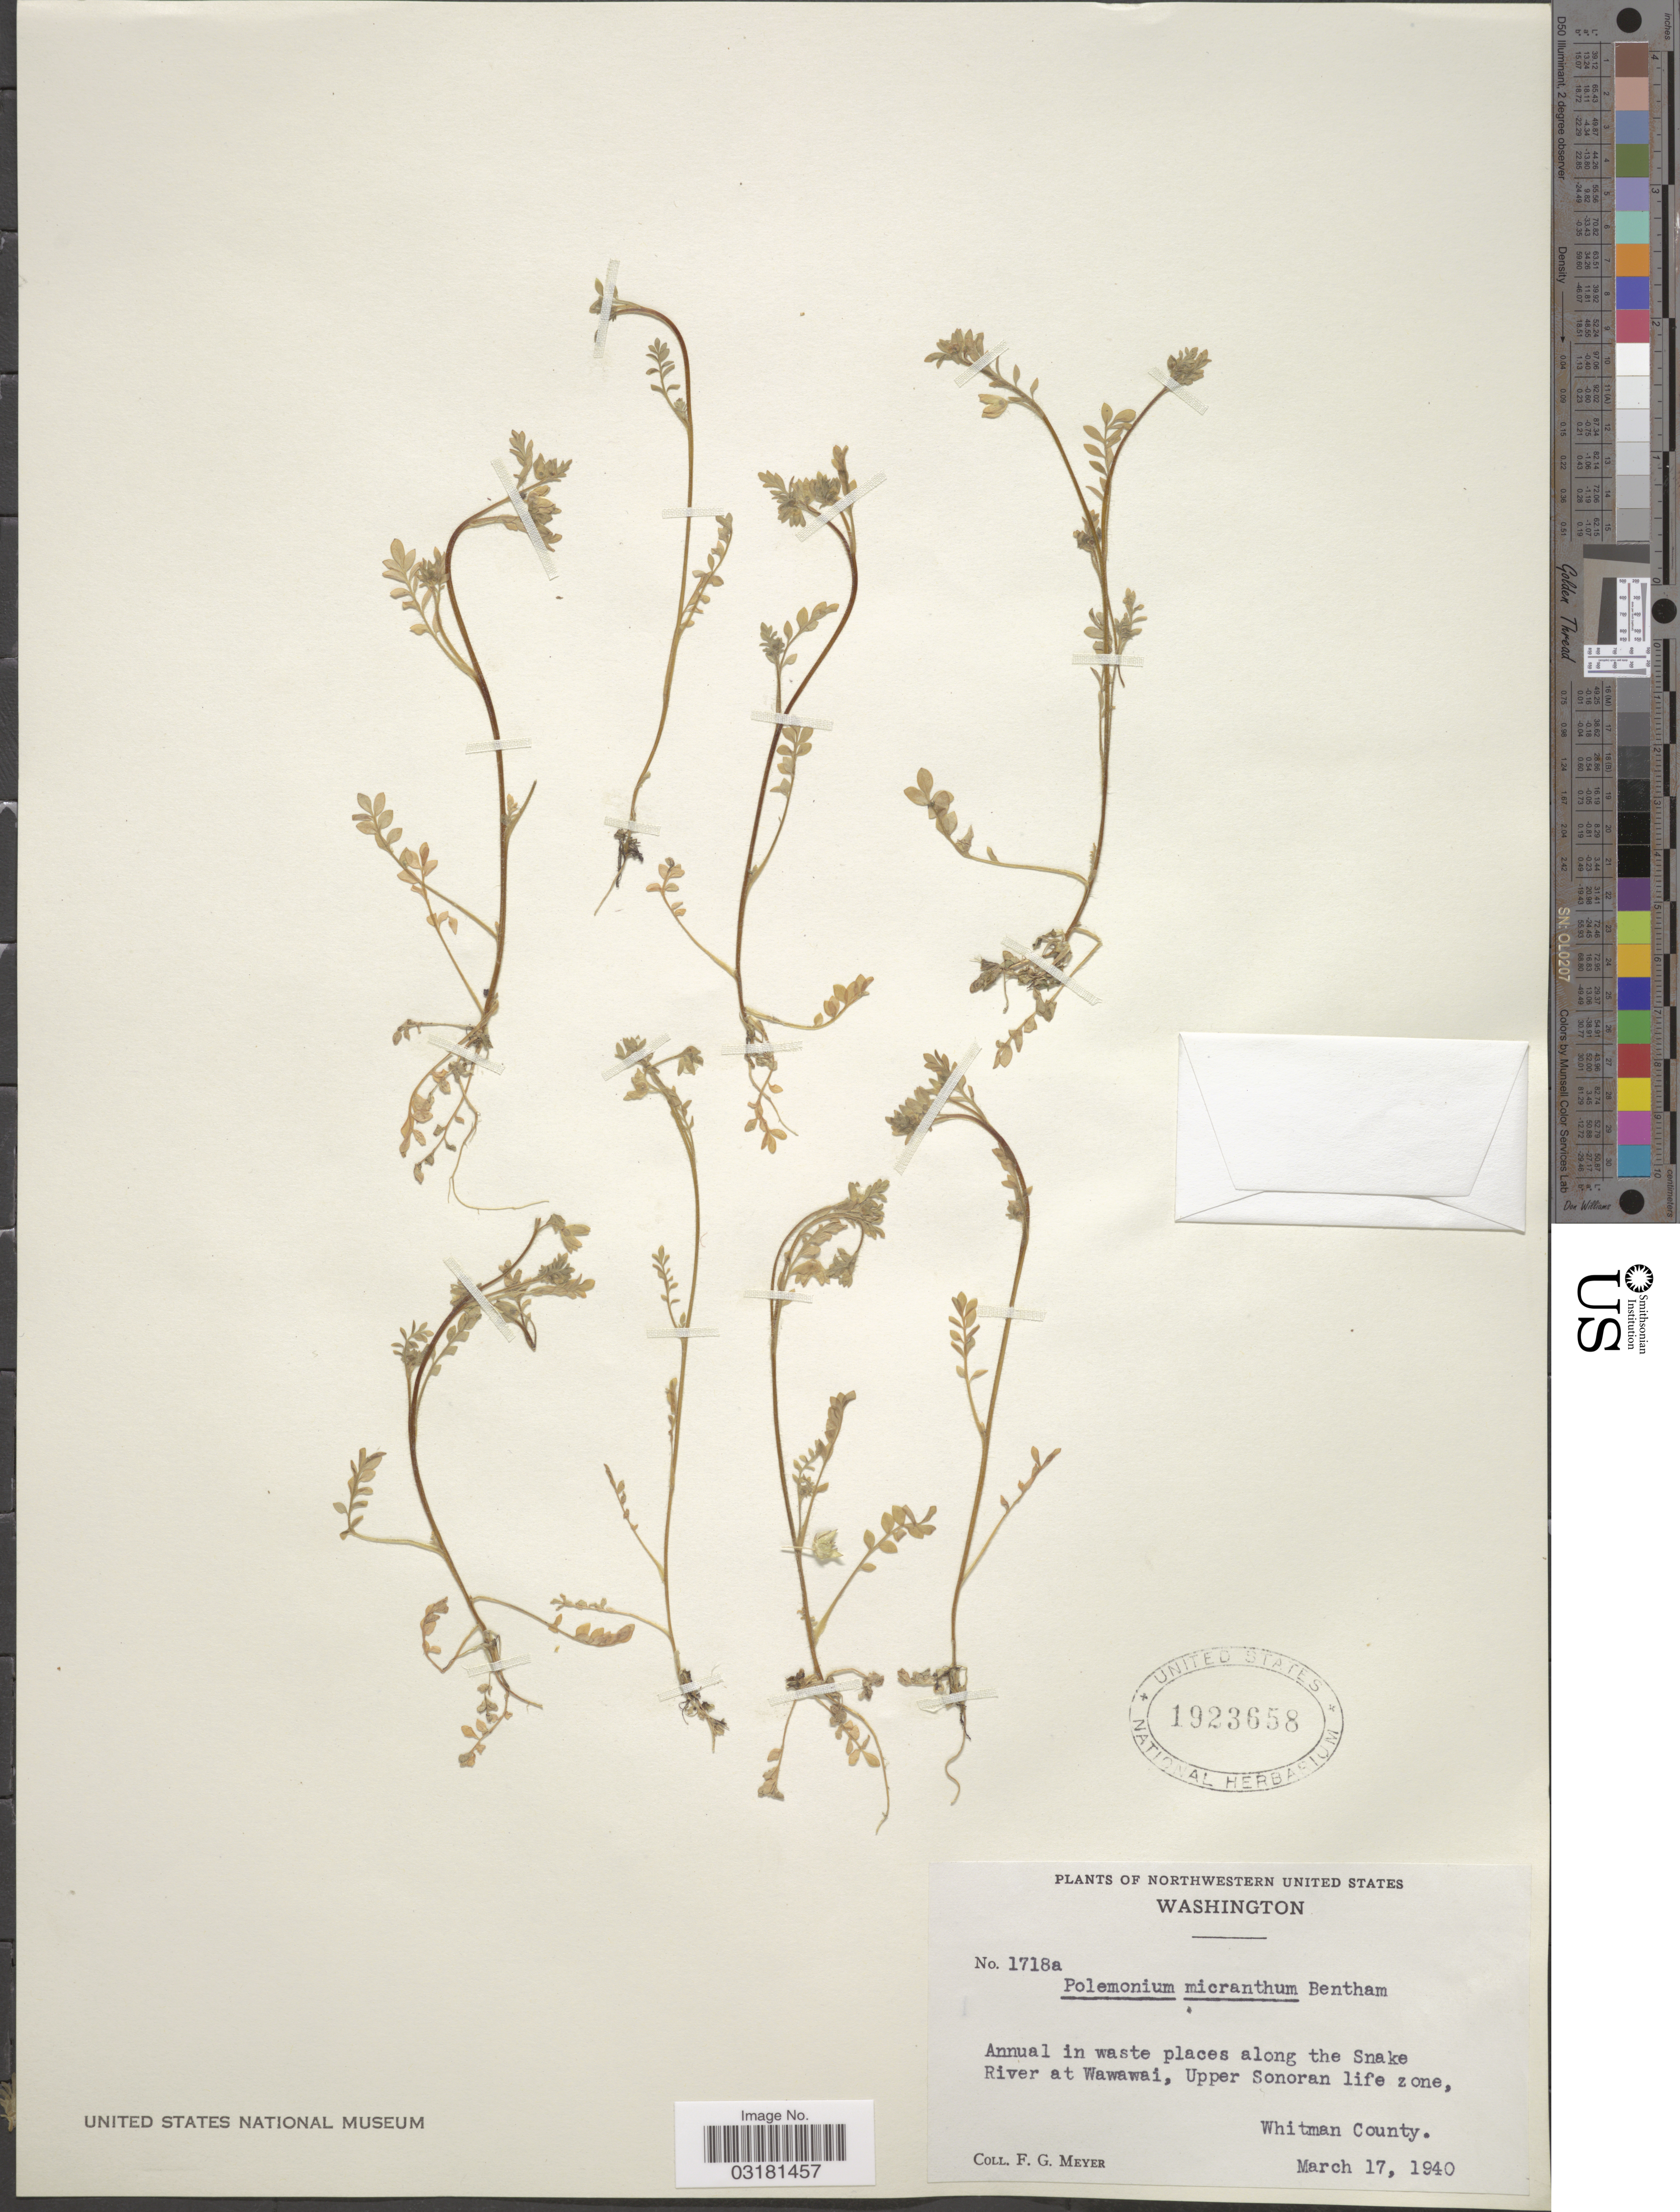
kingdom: Plantae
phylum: Tracheophyta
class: Magnoliopsida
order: Ericales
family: Polemoniaceae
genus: Polemonium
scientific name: Polemonium micranthum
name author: Benth.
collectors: F. G. Meyer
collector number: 1718a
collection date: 1940-03-17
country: United States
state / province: Washington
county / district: Whitman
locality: Northwestern United States. Along the Snake River at Wawawai, Whitman County.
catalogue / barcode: US 1923658